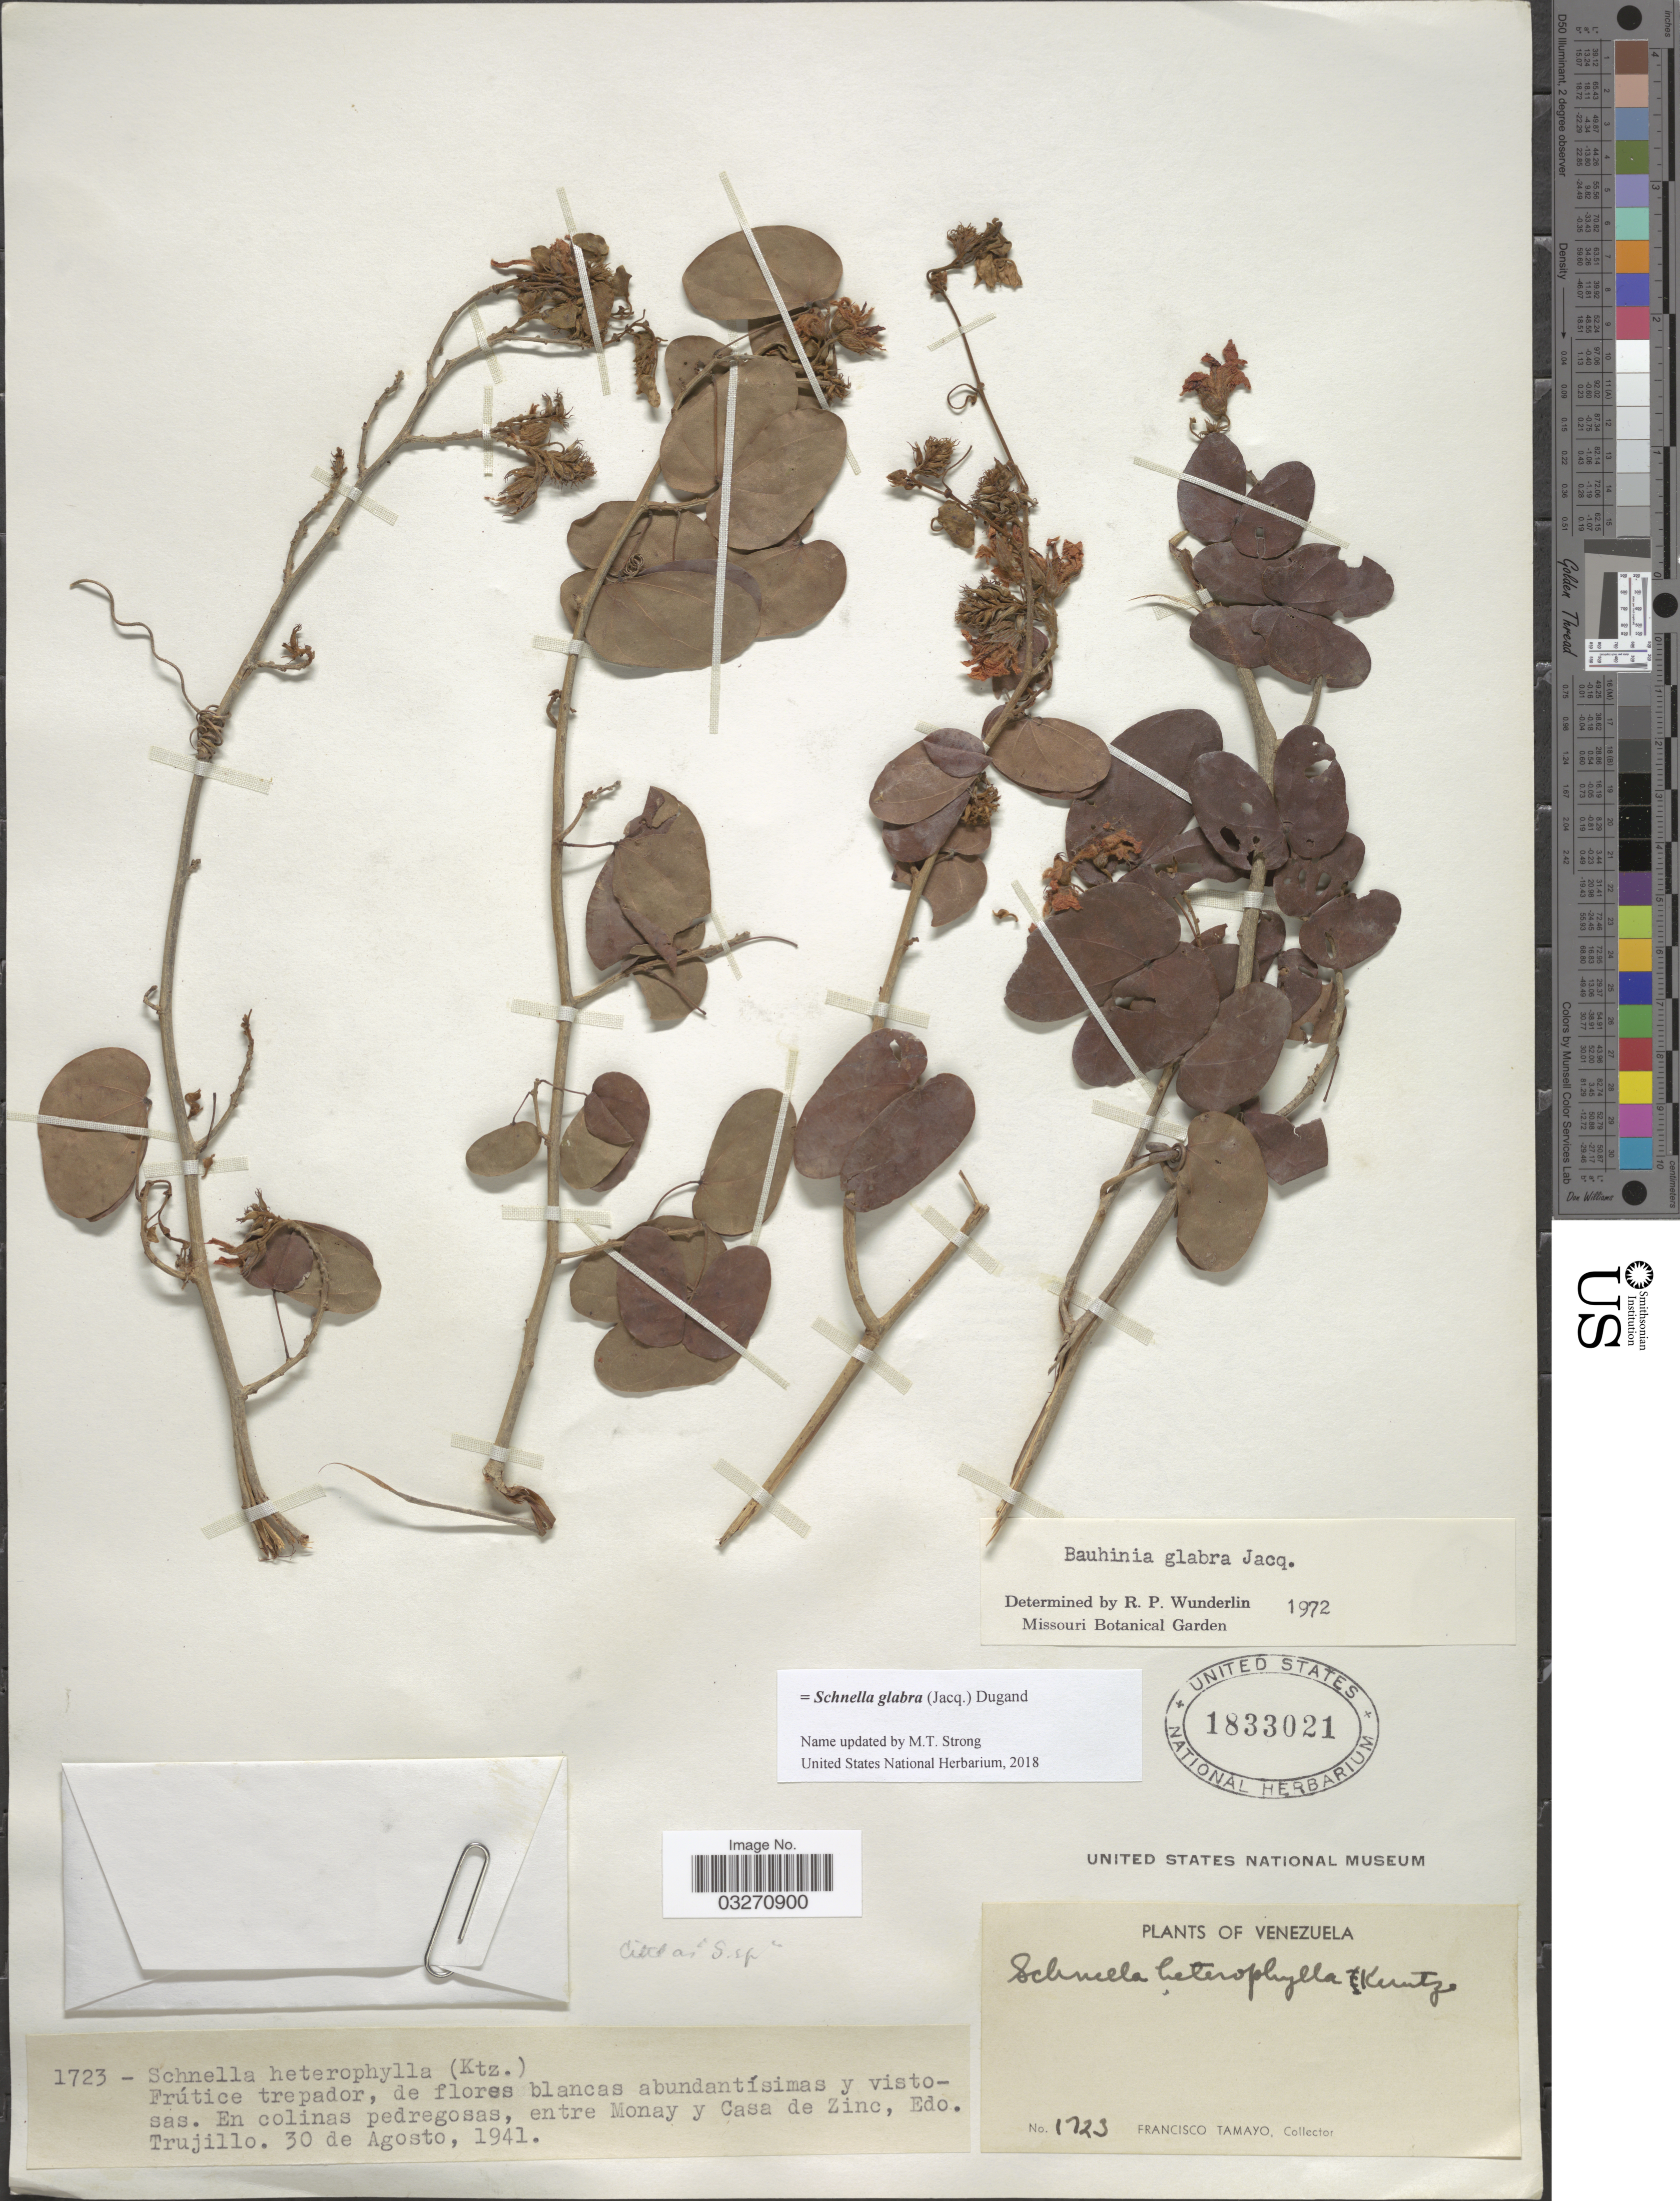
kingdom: Plantae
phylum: Tracheophyta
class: Magnoliopsida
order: Fabales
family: Fabaceae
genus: Schnella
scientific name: Schnella glabra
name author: (Jacq.) Dugand G.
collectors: F. Tamayo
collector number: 1723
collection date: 1941-08-30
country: Venezuela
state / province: Trujillo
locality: En colinas pedregosas, entre Monay y Casa de Zinc.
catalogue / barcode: US 1833021